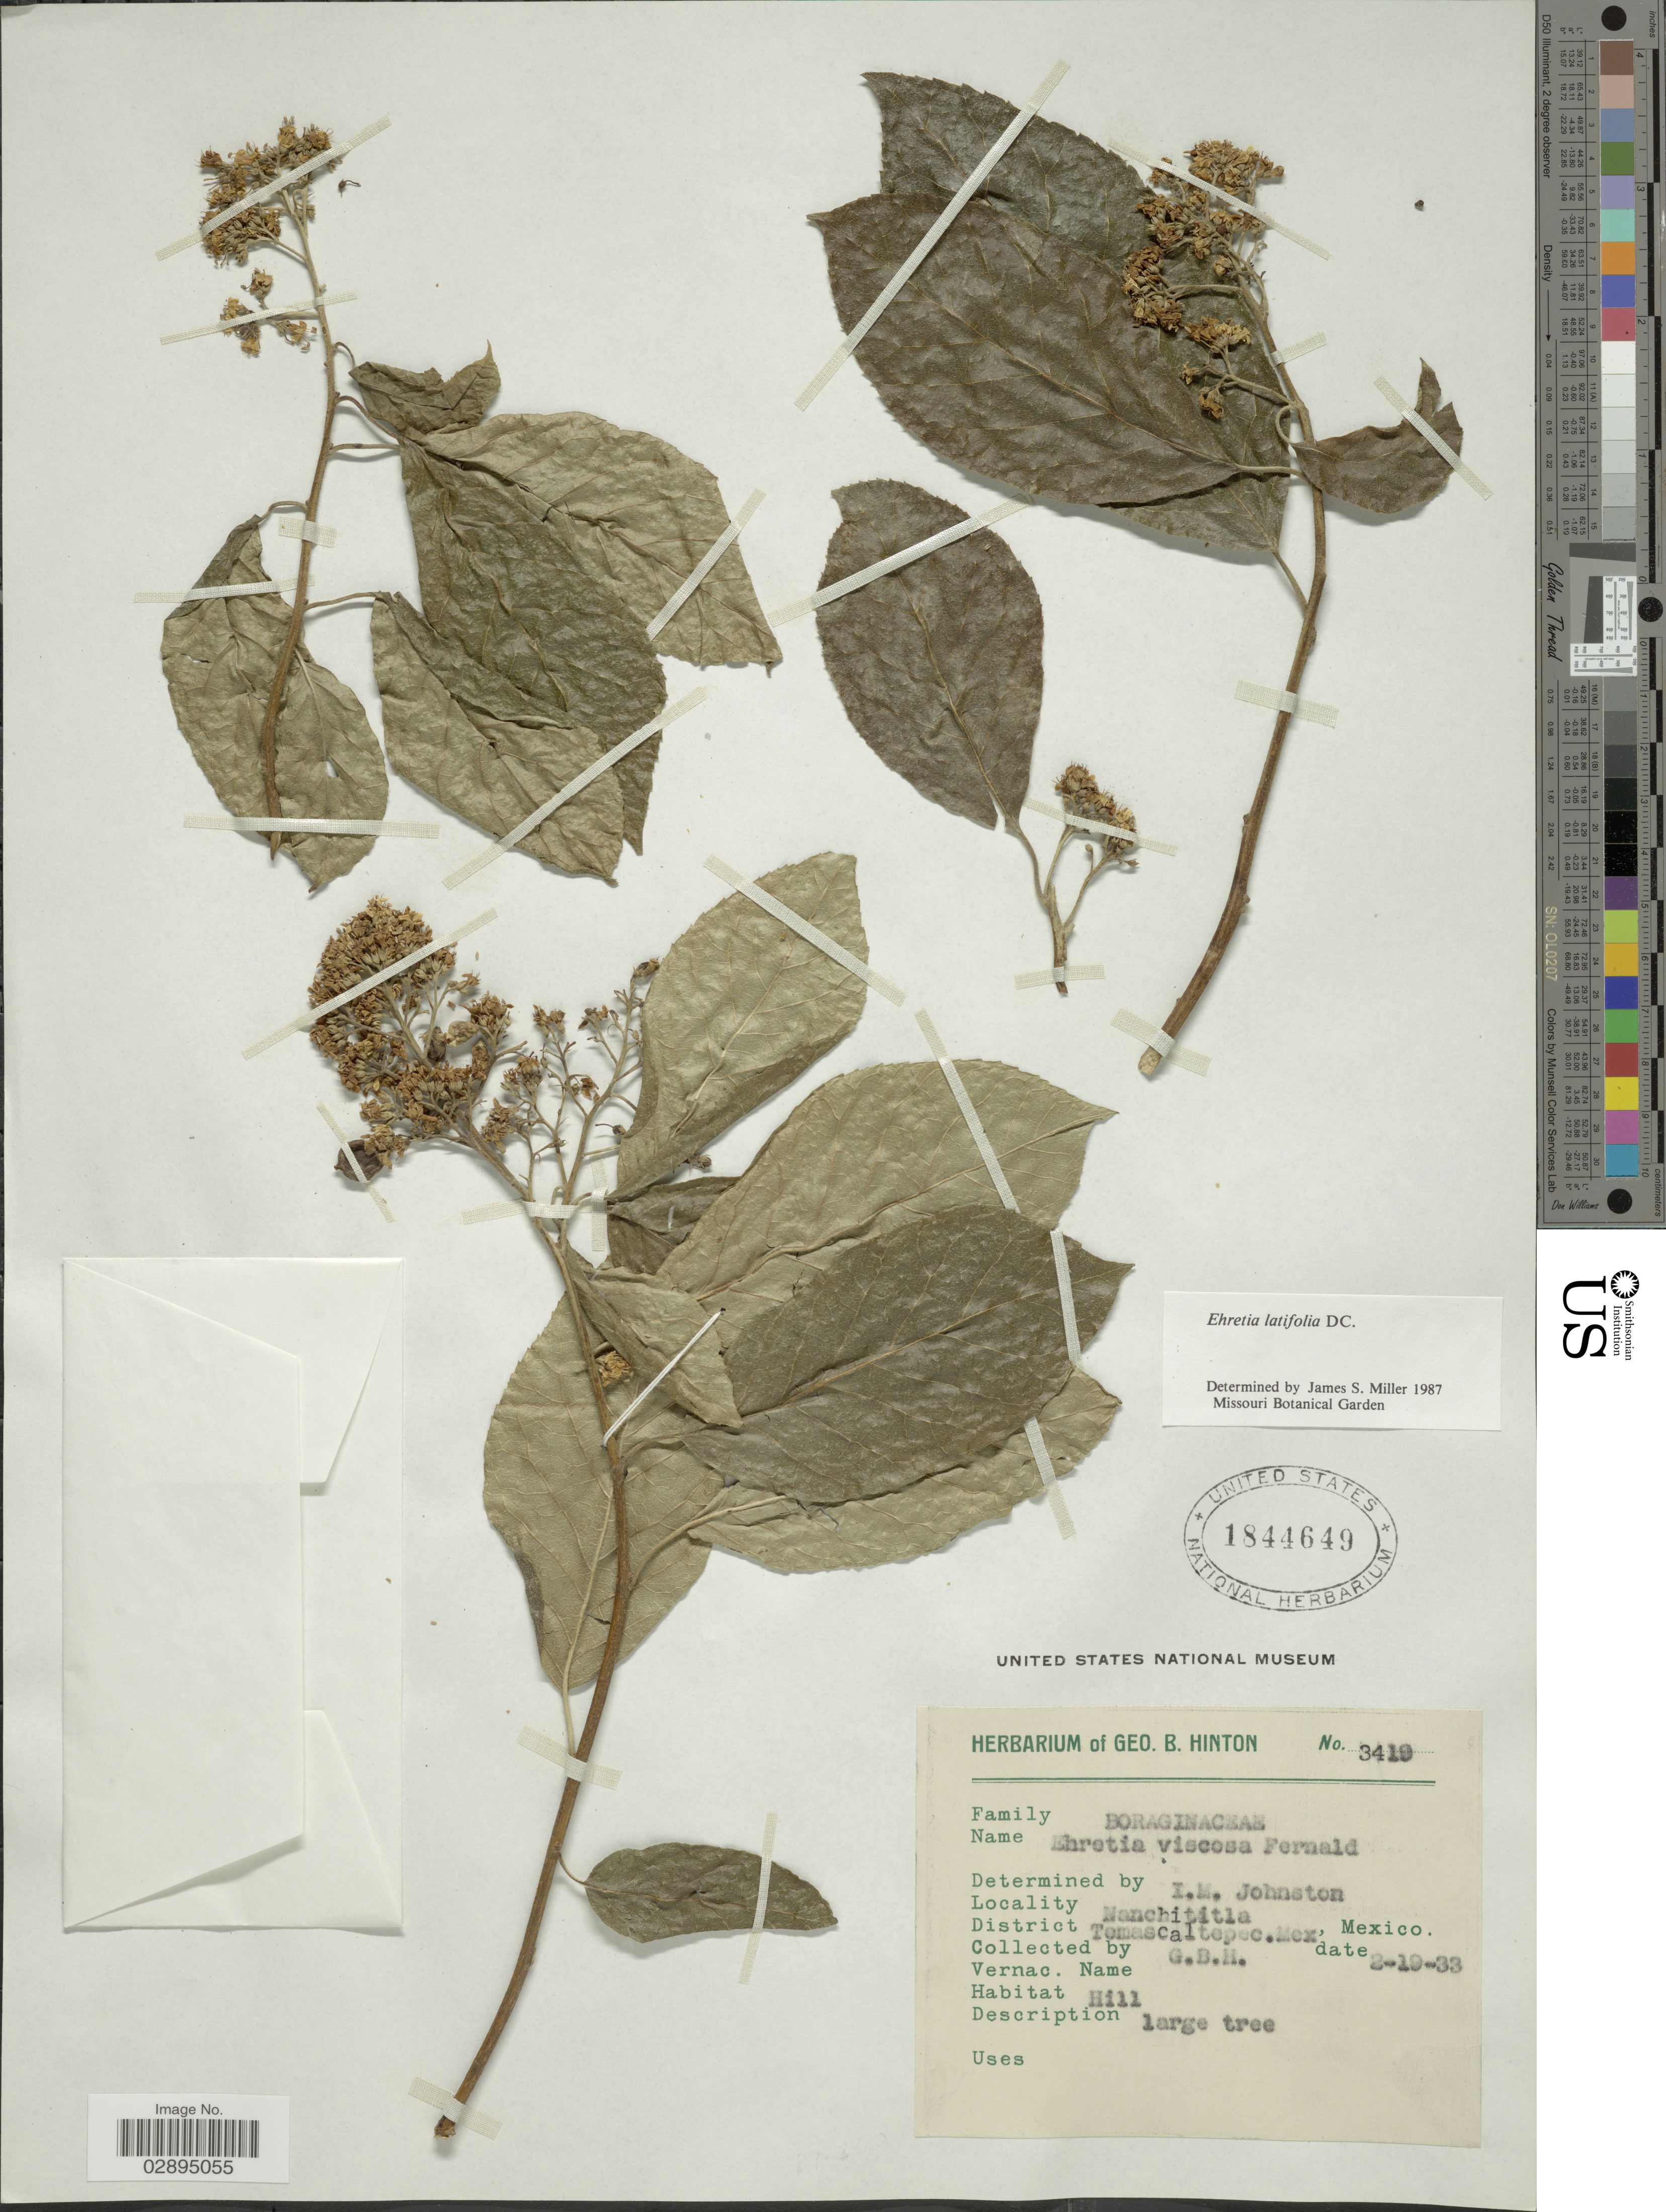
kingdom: Plantae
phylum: Tracheophyta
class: Magnoliopsida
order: Boraginales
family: Ehretiaceae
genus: Ehretia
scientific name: Ehretia latifolia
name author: DC.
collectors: G. B. Hinton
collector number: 3419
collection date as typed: Transcribed d/m/y: 19/2/33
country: Mexico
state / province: México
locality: Nanchititla, District Temascaltepec.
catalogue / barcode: US 1844649